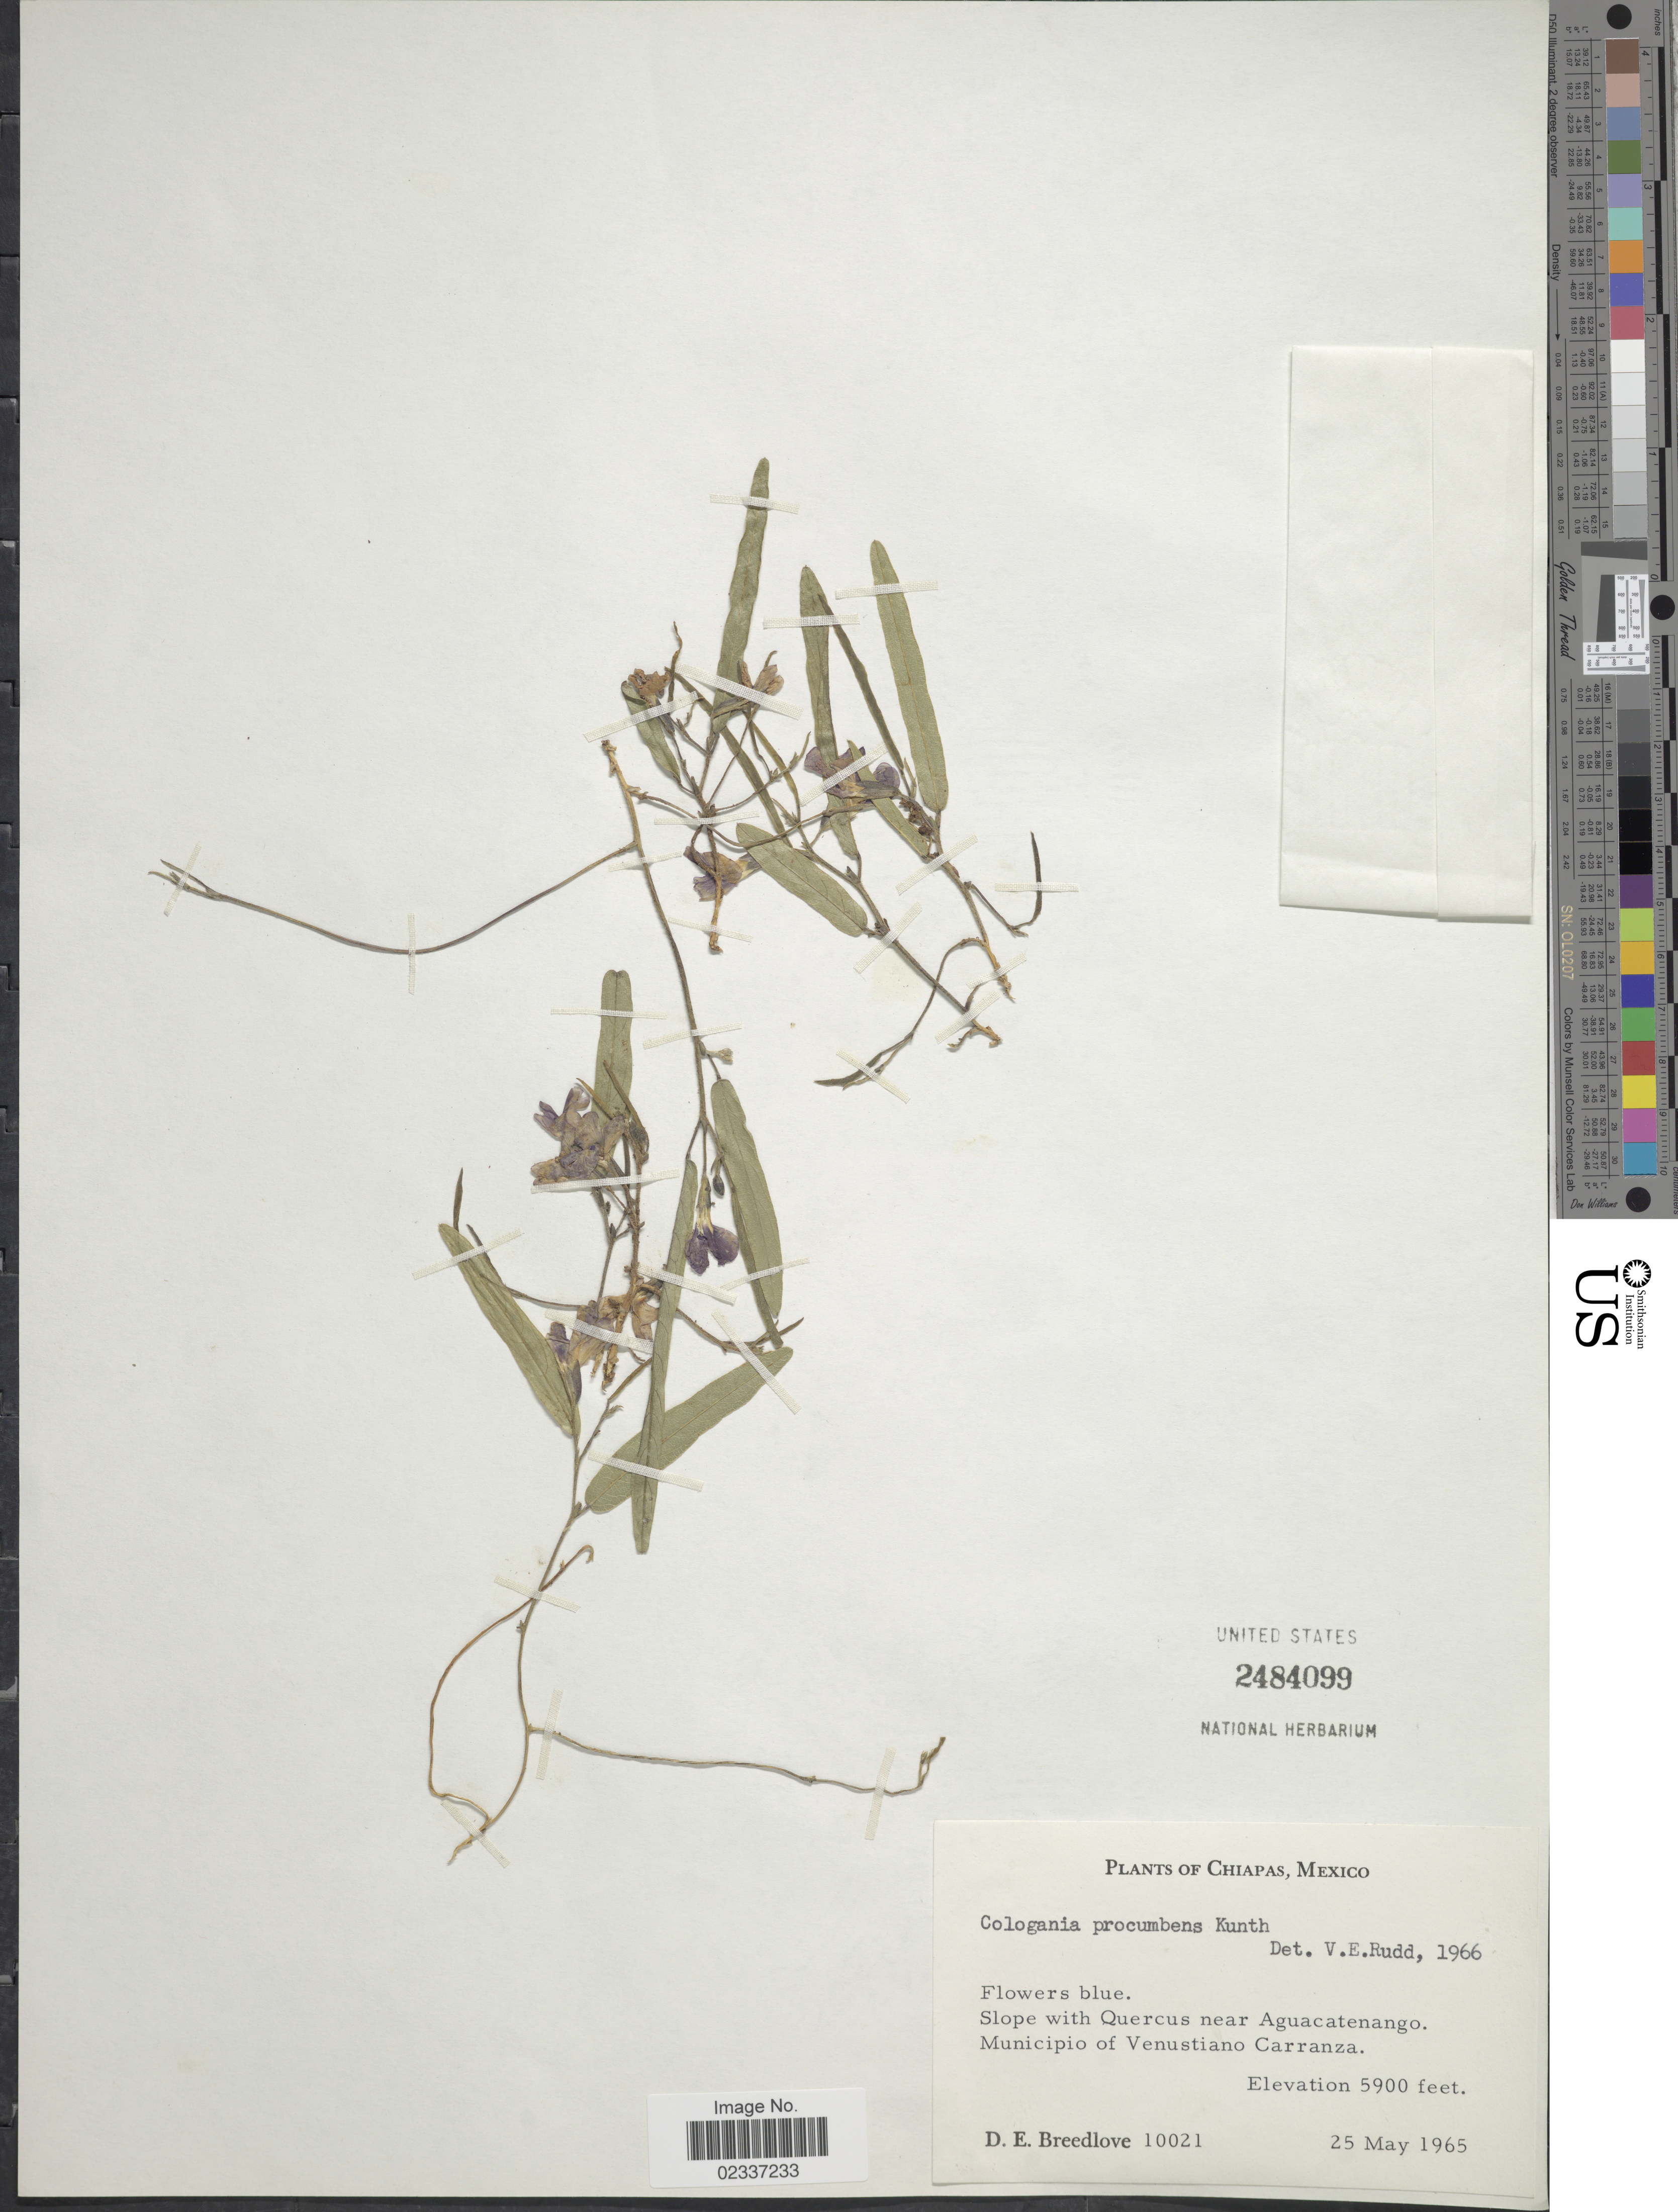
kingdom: Plantae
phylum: Tracheophyta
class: Magnoliopsida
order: Fabales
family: Fabaceae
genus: Cologania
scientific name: Cologania procumbens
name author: Kunth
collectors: D. E. Breedlove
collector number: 10021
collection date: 1965-05-25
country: Mexico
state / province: Chiapas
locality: Slope with Quercus near Aguacatenango, Municipio of Venustiano Carranza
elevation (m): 1798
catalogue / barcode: US 2484099